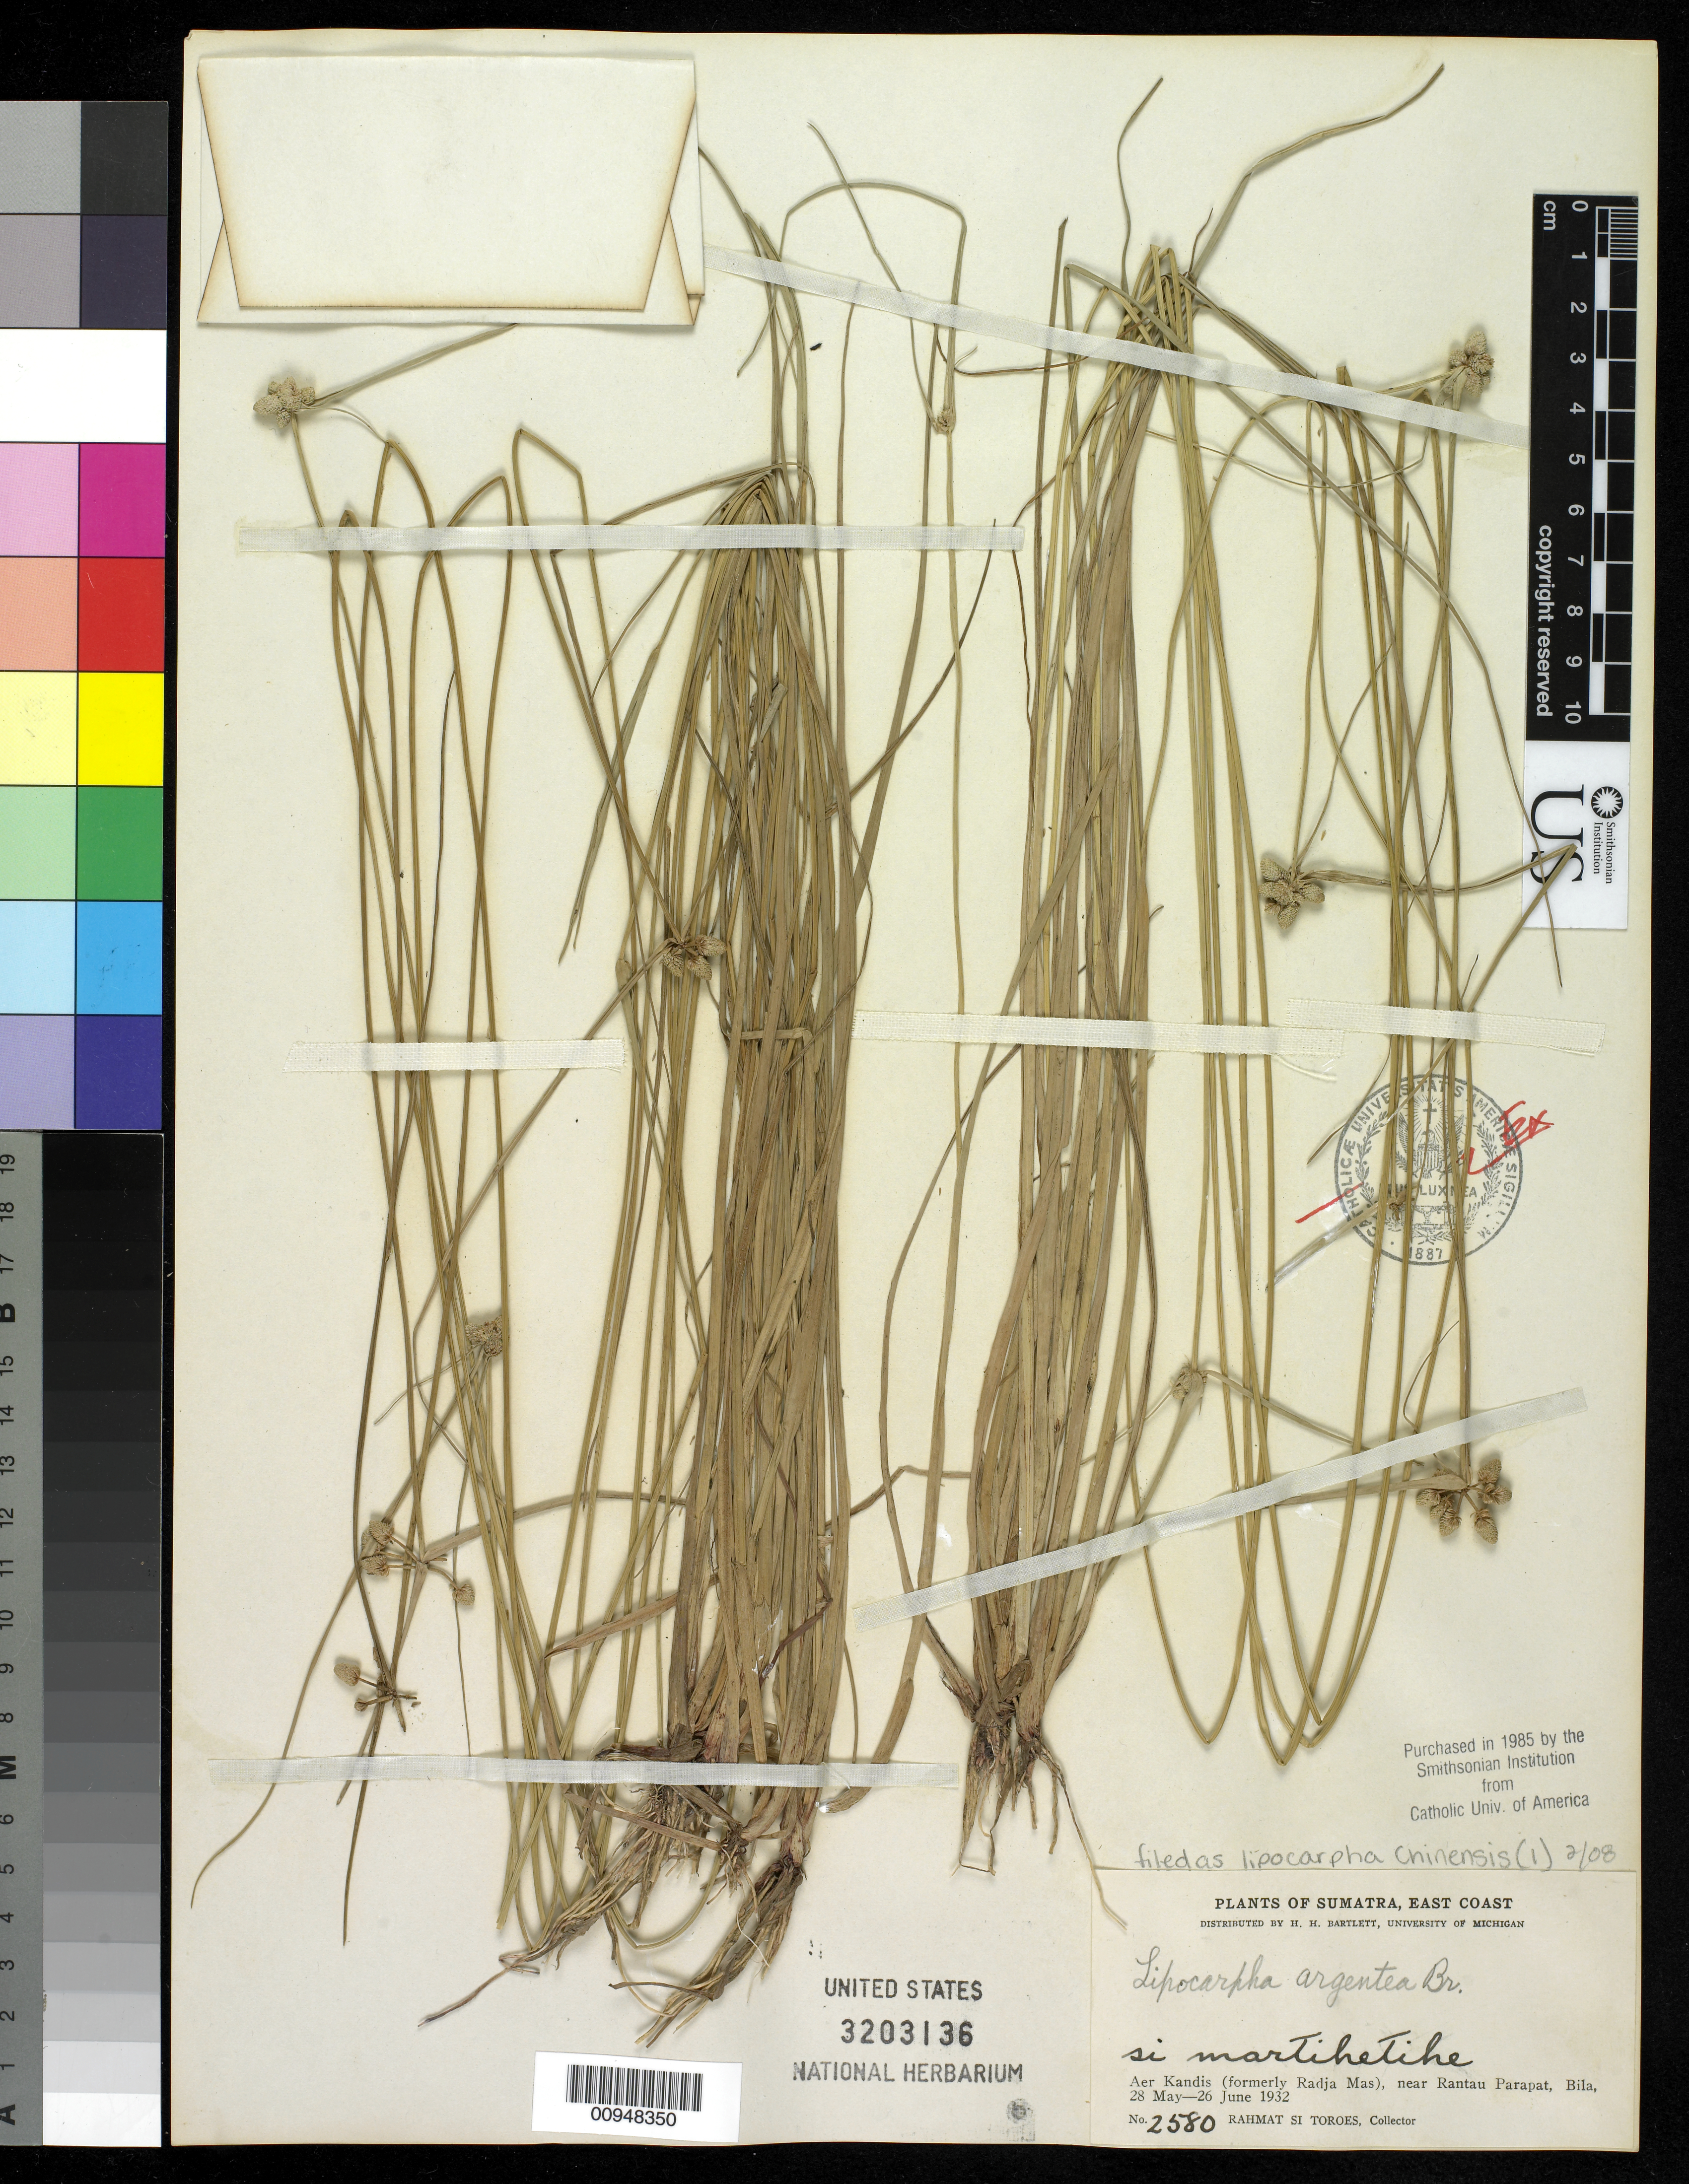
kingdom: Plantae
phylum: Tracheophyta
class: Liliopsida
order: Poales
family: Cyperaceae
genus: Cyperus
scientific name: Cyperus albescens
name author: (Steud.) Larridon & Govaerts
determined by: Strong, M. T., (US), Smithsonian Institution - National Museum of Natural History (UNITED STATES)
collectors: Rahmat Si Boeea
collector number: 2580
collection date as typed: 28 May 1932 to 26 Jun 1932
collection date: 1932-05-28/1932-06-26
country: Indonesia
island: Sumatra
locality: Aer Kandis (formerly Radja Mas) near Rantau Parapat, Bila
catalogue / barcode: US 3203136